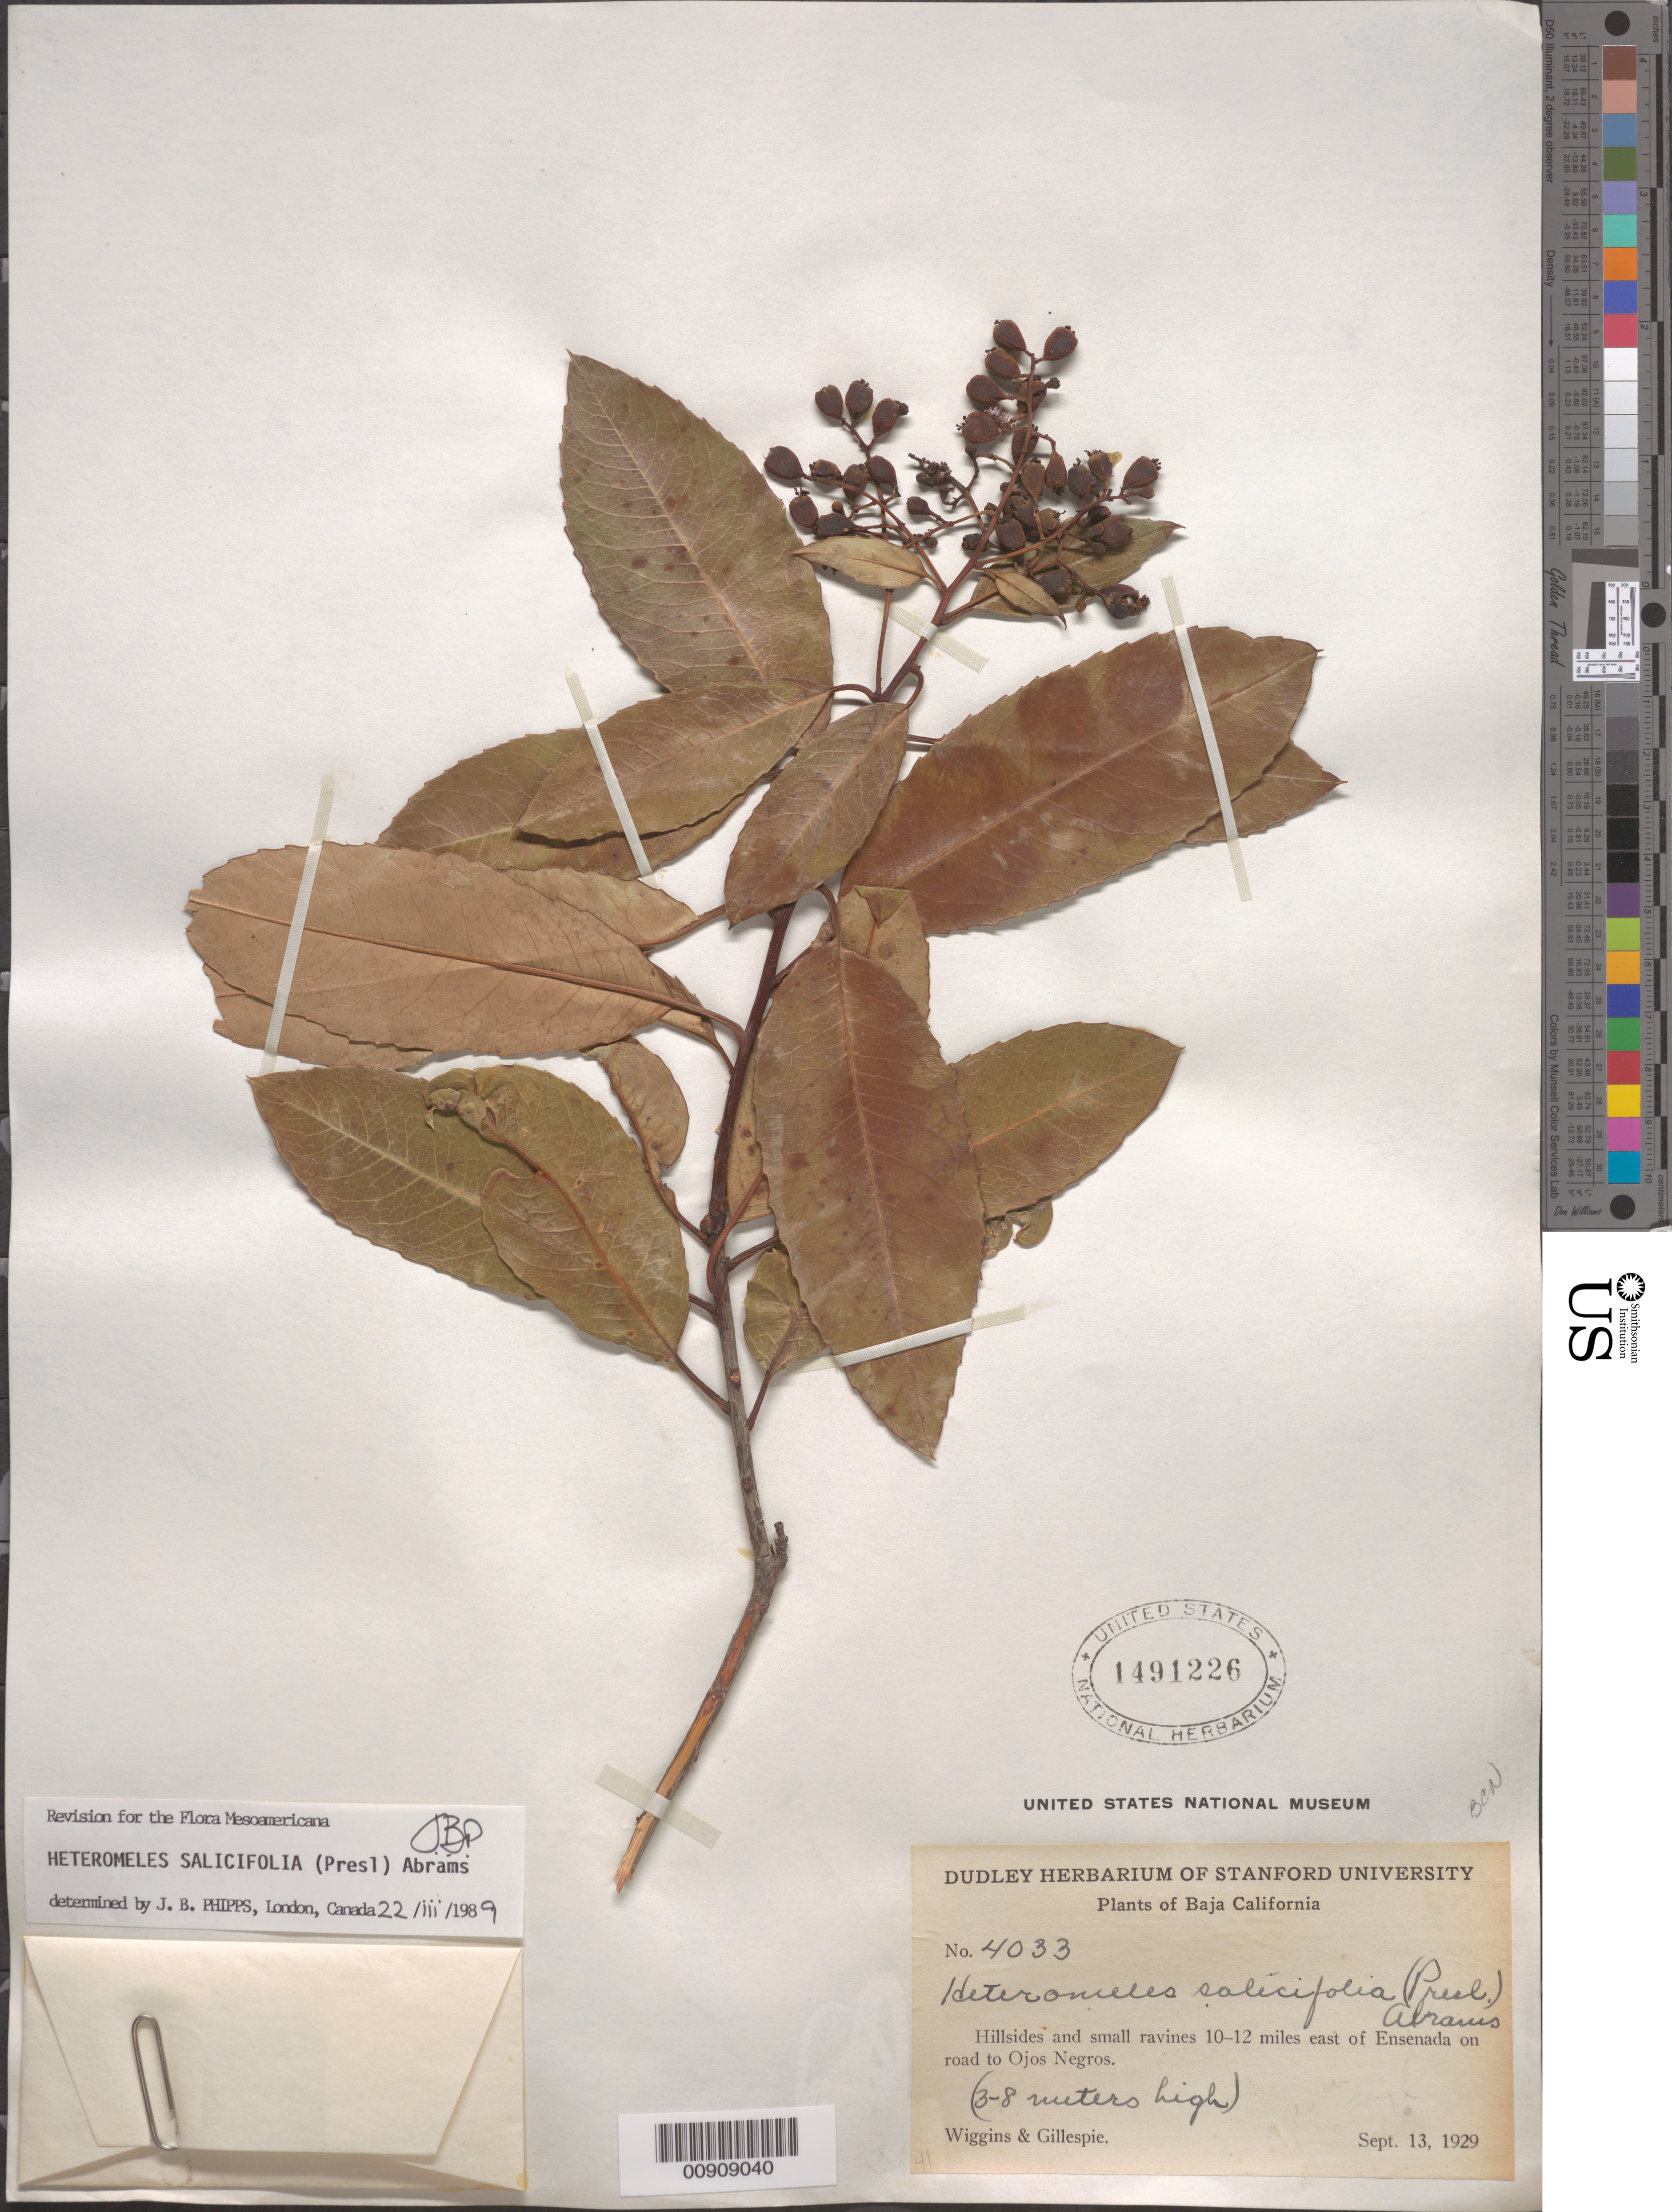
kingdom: Plantae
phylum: Tracheophyta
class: Magnoliopsida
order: Rosales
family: Rosaceae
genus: Heteromeles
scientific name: Heteromeles salicifolia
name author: (C. Presl) Abrams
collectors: -- Wiggins & -- Gillespie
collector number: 4033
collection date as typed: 13 Sep 1929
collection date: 1929-09-13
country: Mexico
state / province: Baja California Norte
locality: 10-12 miles east of Ensenada on road to Ojos Negros, Baja California.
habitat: Hillsides and small ravines.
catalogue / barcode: US 1491226